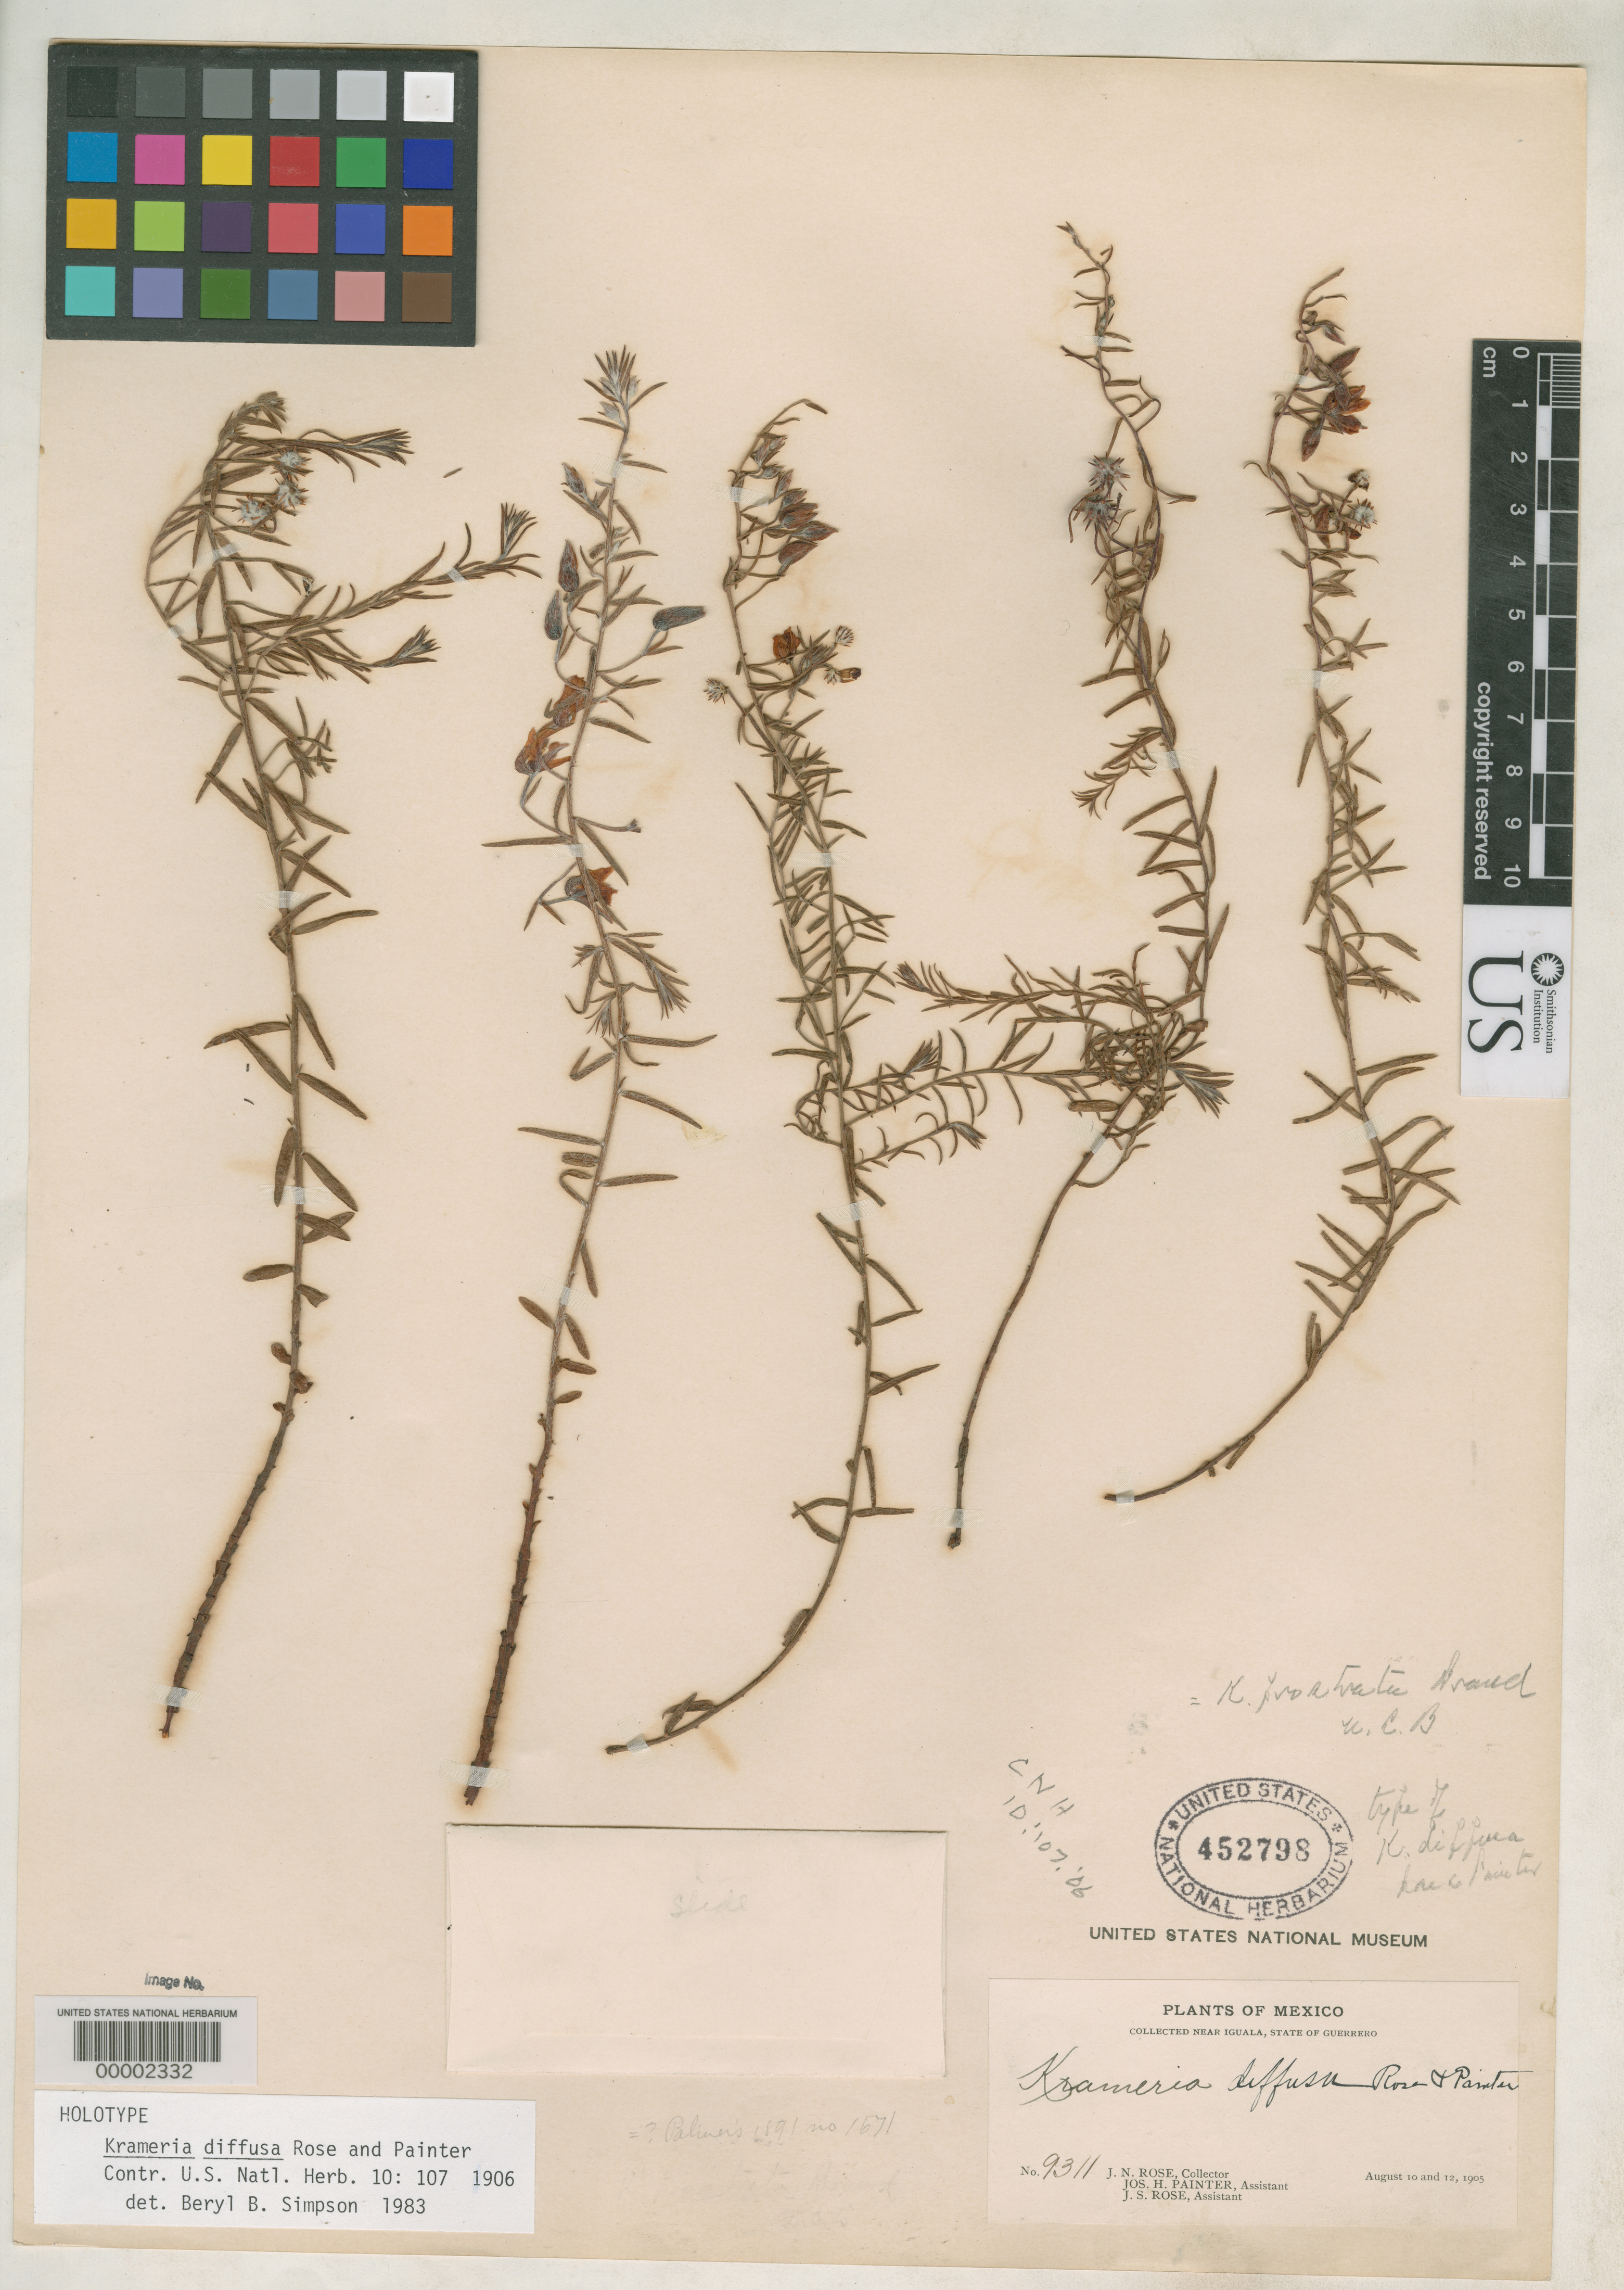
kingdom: Plantae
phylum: Tracheophyta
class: Magnoliopsida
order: Zygophyllales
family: Krameriaceae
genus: Krameria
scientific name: Krameria diffusa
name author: Rose & J.H. Painter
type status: Holotype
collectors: J. N. Rose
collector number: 9311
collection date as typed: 10 Aug 1905 and 12 Aug 1905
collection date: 1905-08-10,1905-08-12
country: Mexico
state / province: Guerrero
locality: Near Iguala.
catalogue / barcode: US 452798